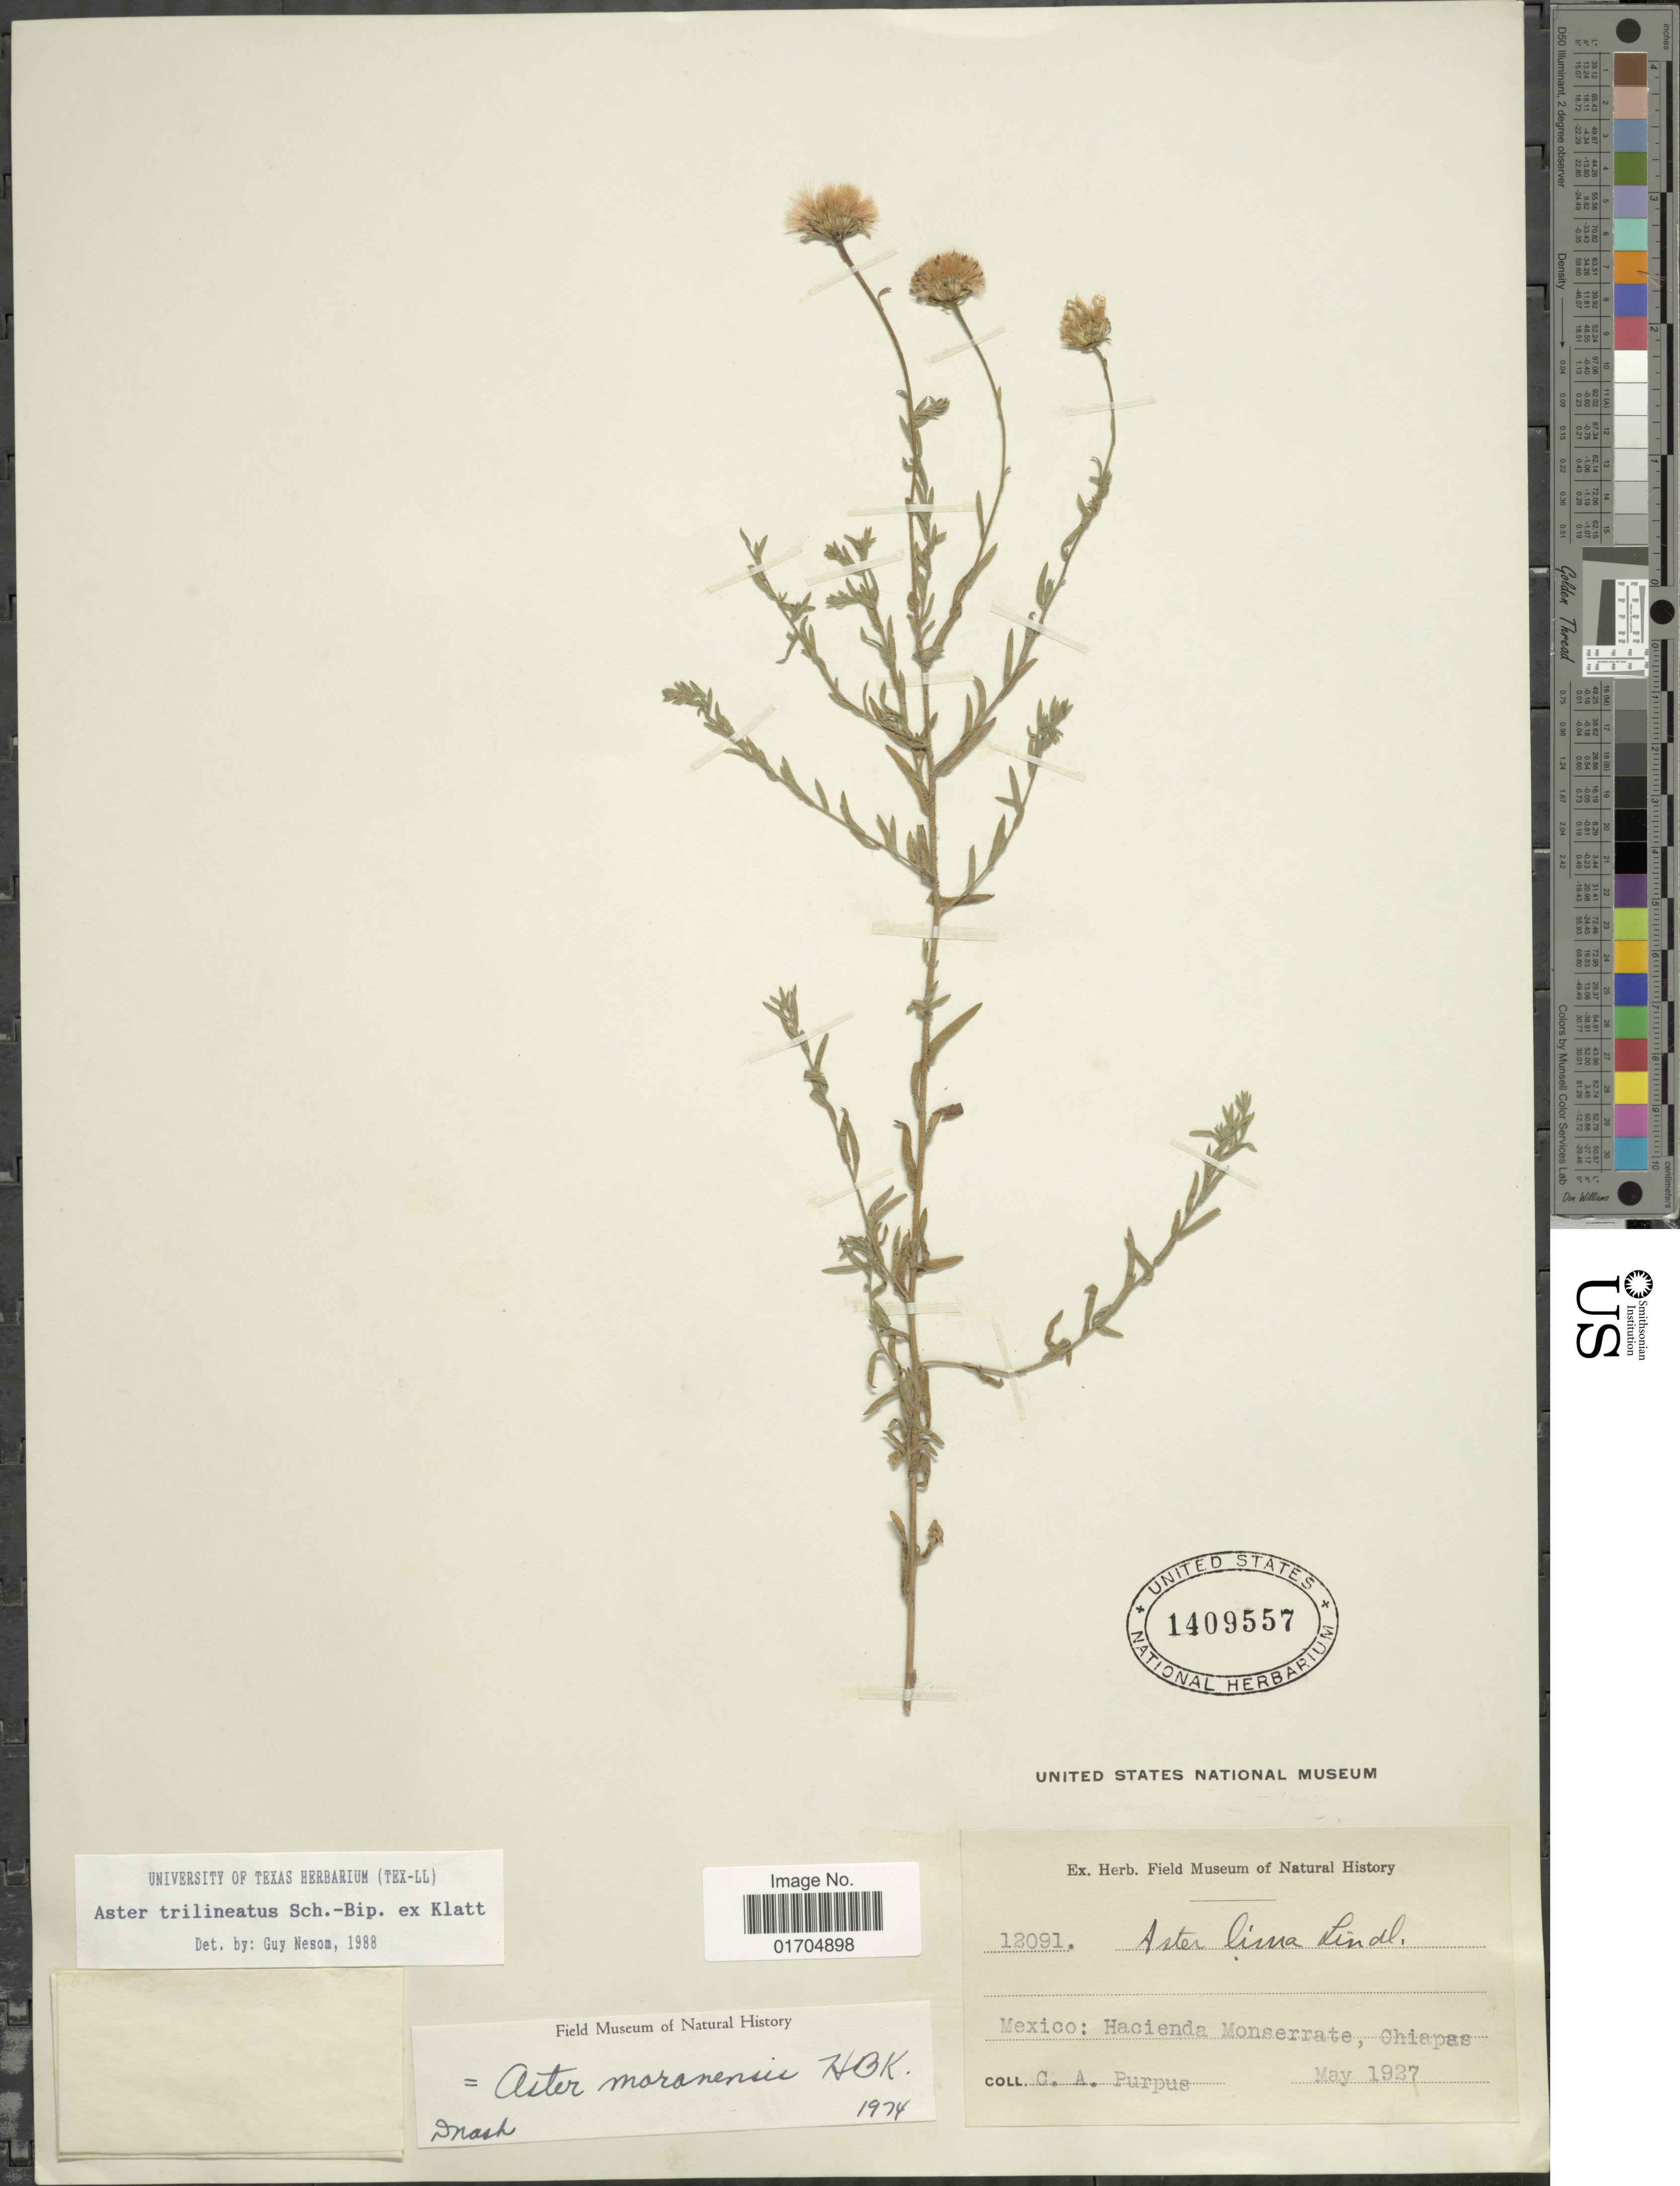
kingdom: Plantae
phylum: Tracheophyta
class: Magnoliopsida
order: Asterales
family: Asteraceae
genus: Symphyotrichum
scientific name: Symphyotrichum trilineatum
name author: (Sch. Bip. ex Klatt) G.L. Nesom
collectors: C. A. Purpus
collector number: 12091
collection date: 1927-05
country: Mexico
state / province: Chiapas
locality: Hacienda Monseratte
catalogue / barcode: US 1409557